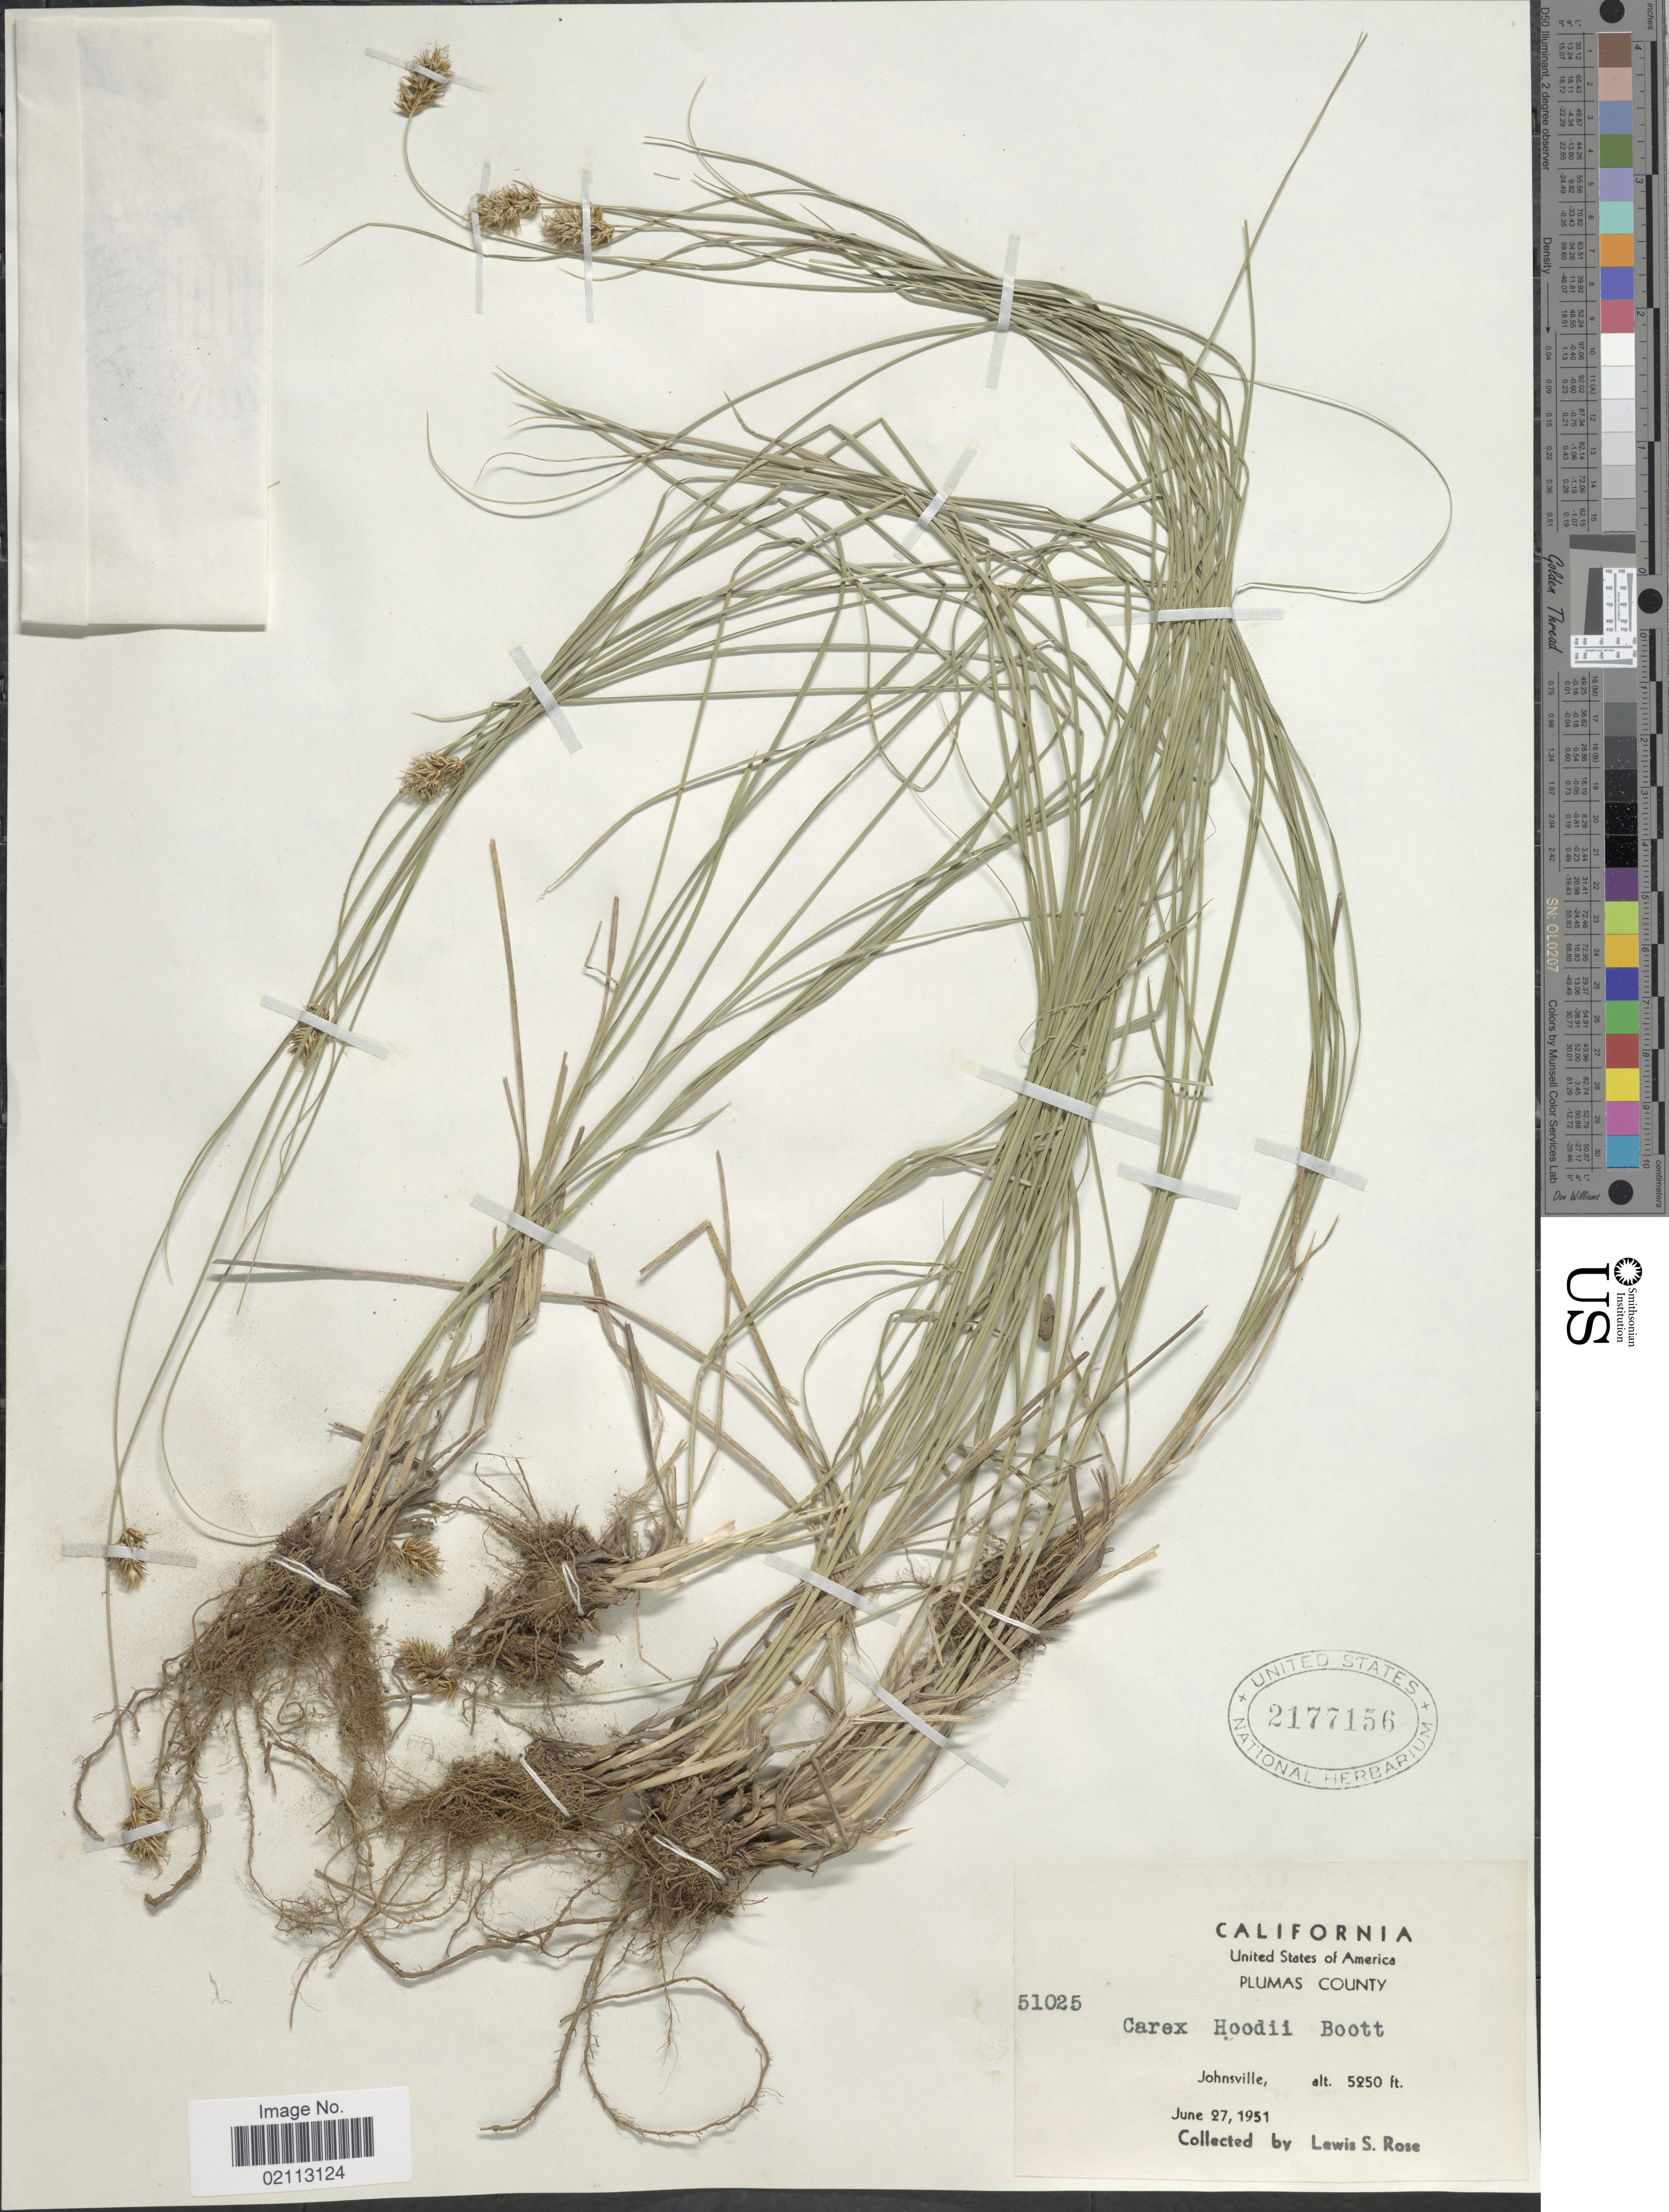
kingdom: Plantae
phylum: Tracheophyta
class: Liliopsida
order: Poales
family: Cyperaceae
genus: Carex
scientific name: Carex hoodii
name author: Boott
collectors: L. S. Rose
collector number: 51025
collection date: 1951-06-27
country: United States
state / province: California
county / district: Plumas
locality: Plumas County, Johnsville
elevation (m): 1600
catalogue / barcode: US 2177156